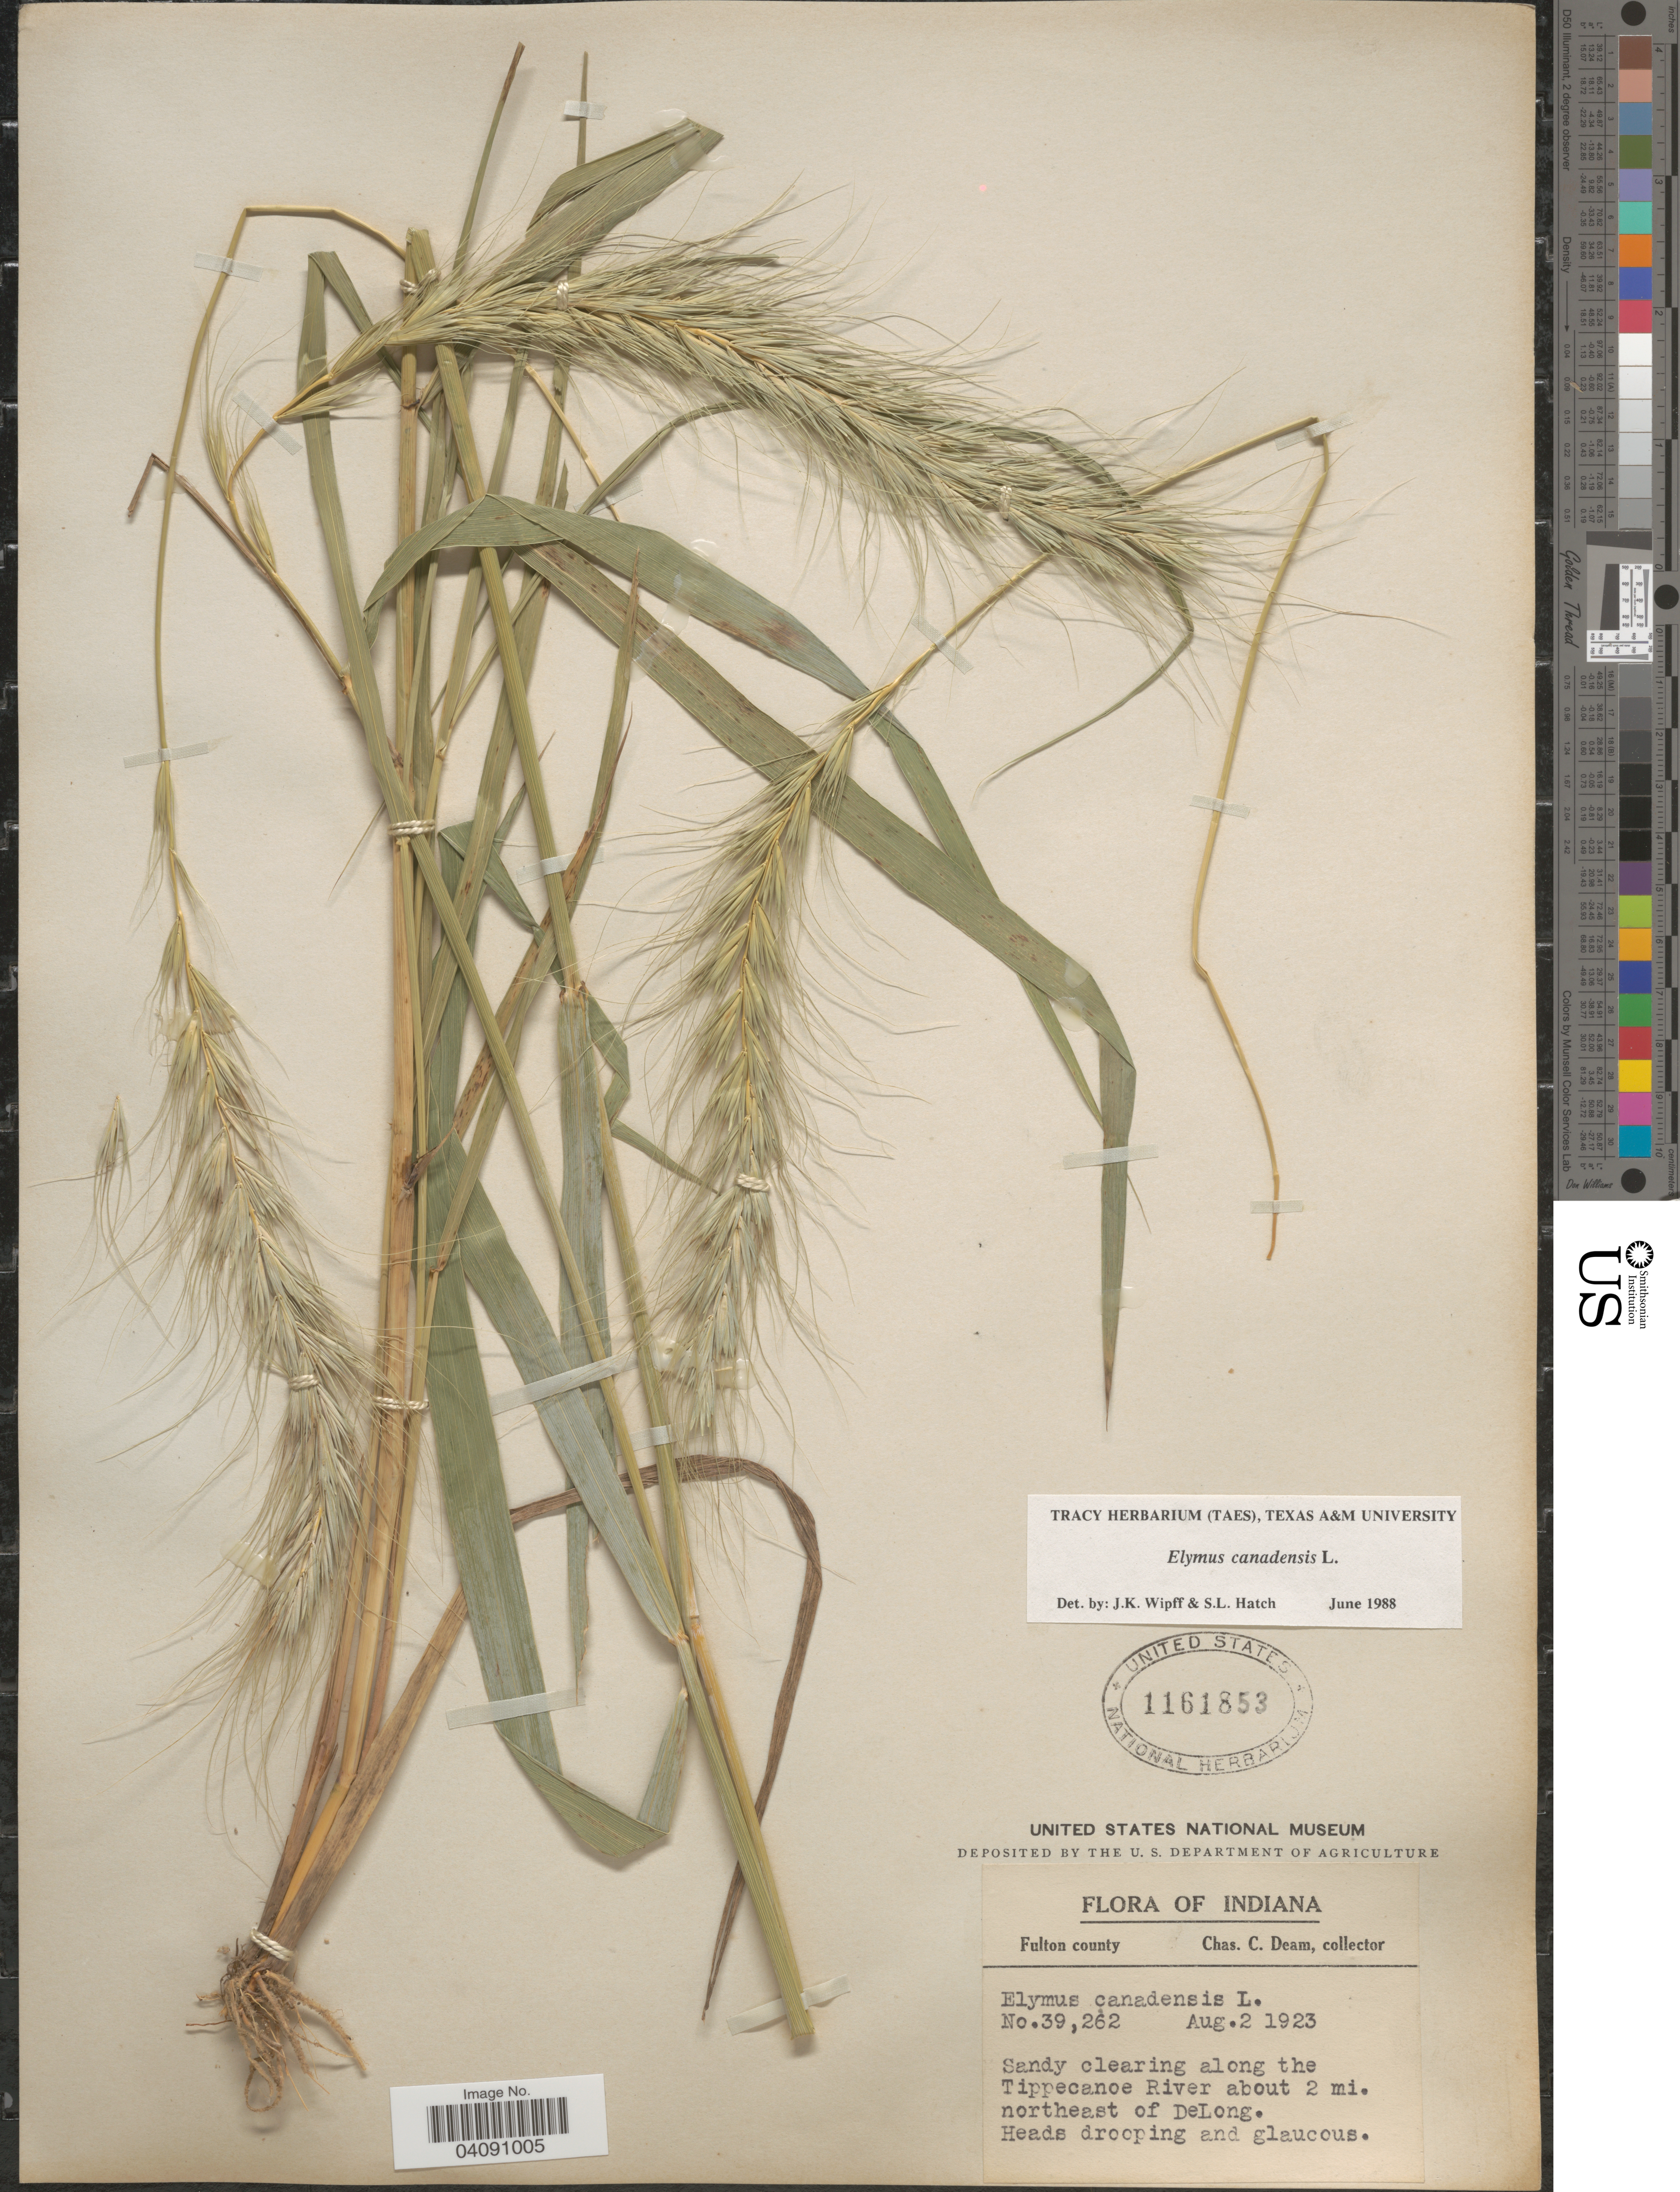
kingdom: Plantae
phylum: Tracheophyta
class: Liliopsida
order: Poales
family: Poaceae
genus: Elymus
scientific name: Elymus canadensis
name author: L.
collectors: C. C. Deam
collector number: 39262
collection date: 1923-08-02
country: United States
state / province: Indiana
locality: Fulton county. Sandy clearing along the Tippecanoe River about 2 mi. northeast of DeLong.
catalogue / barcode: US 1161853